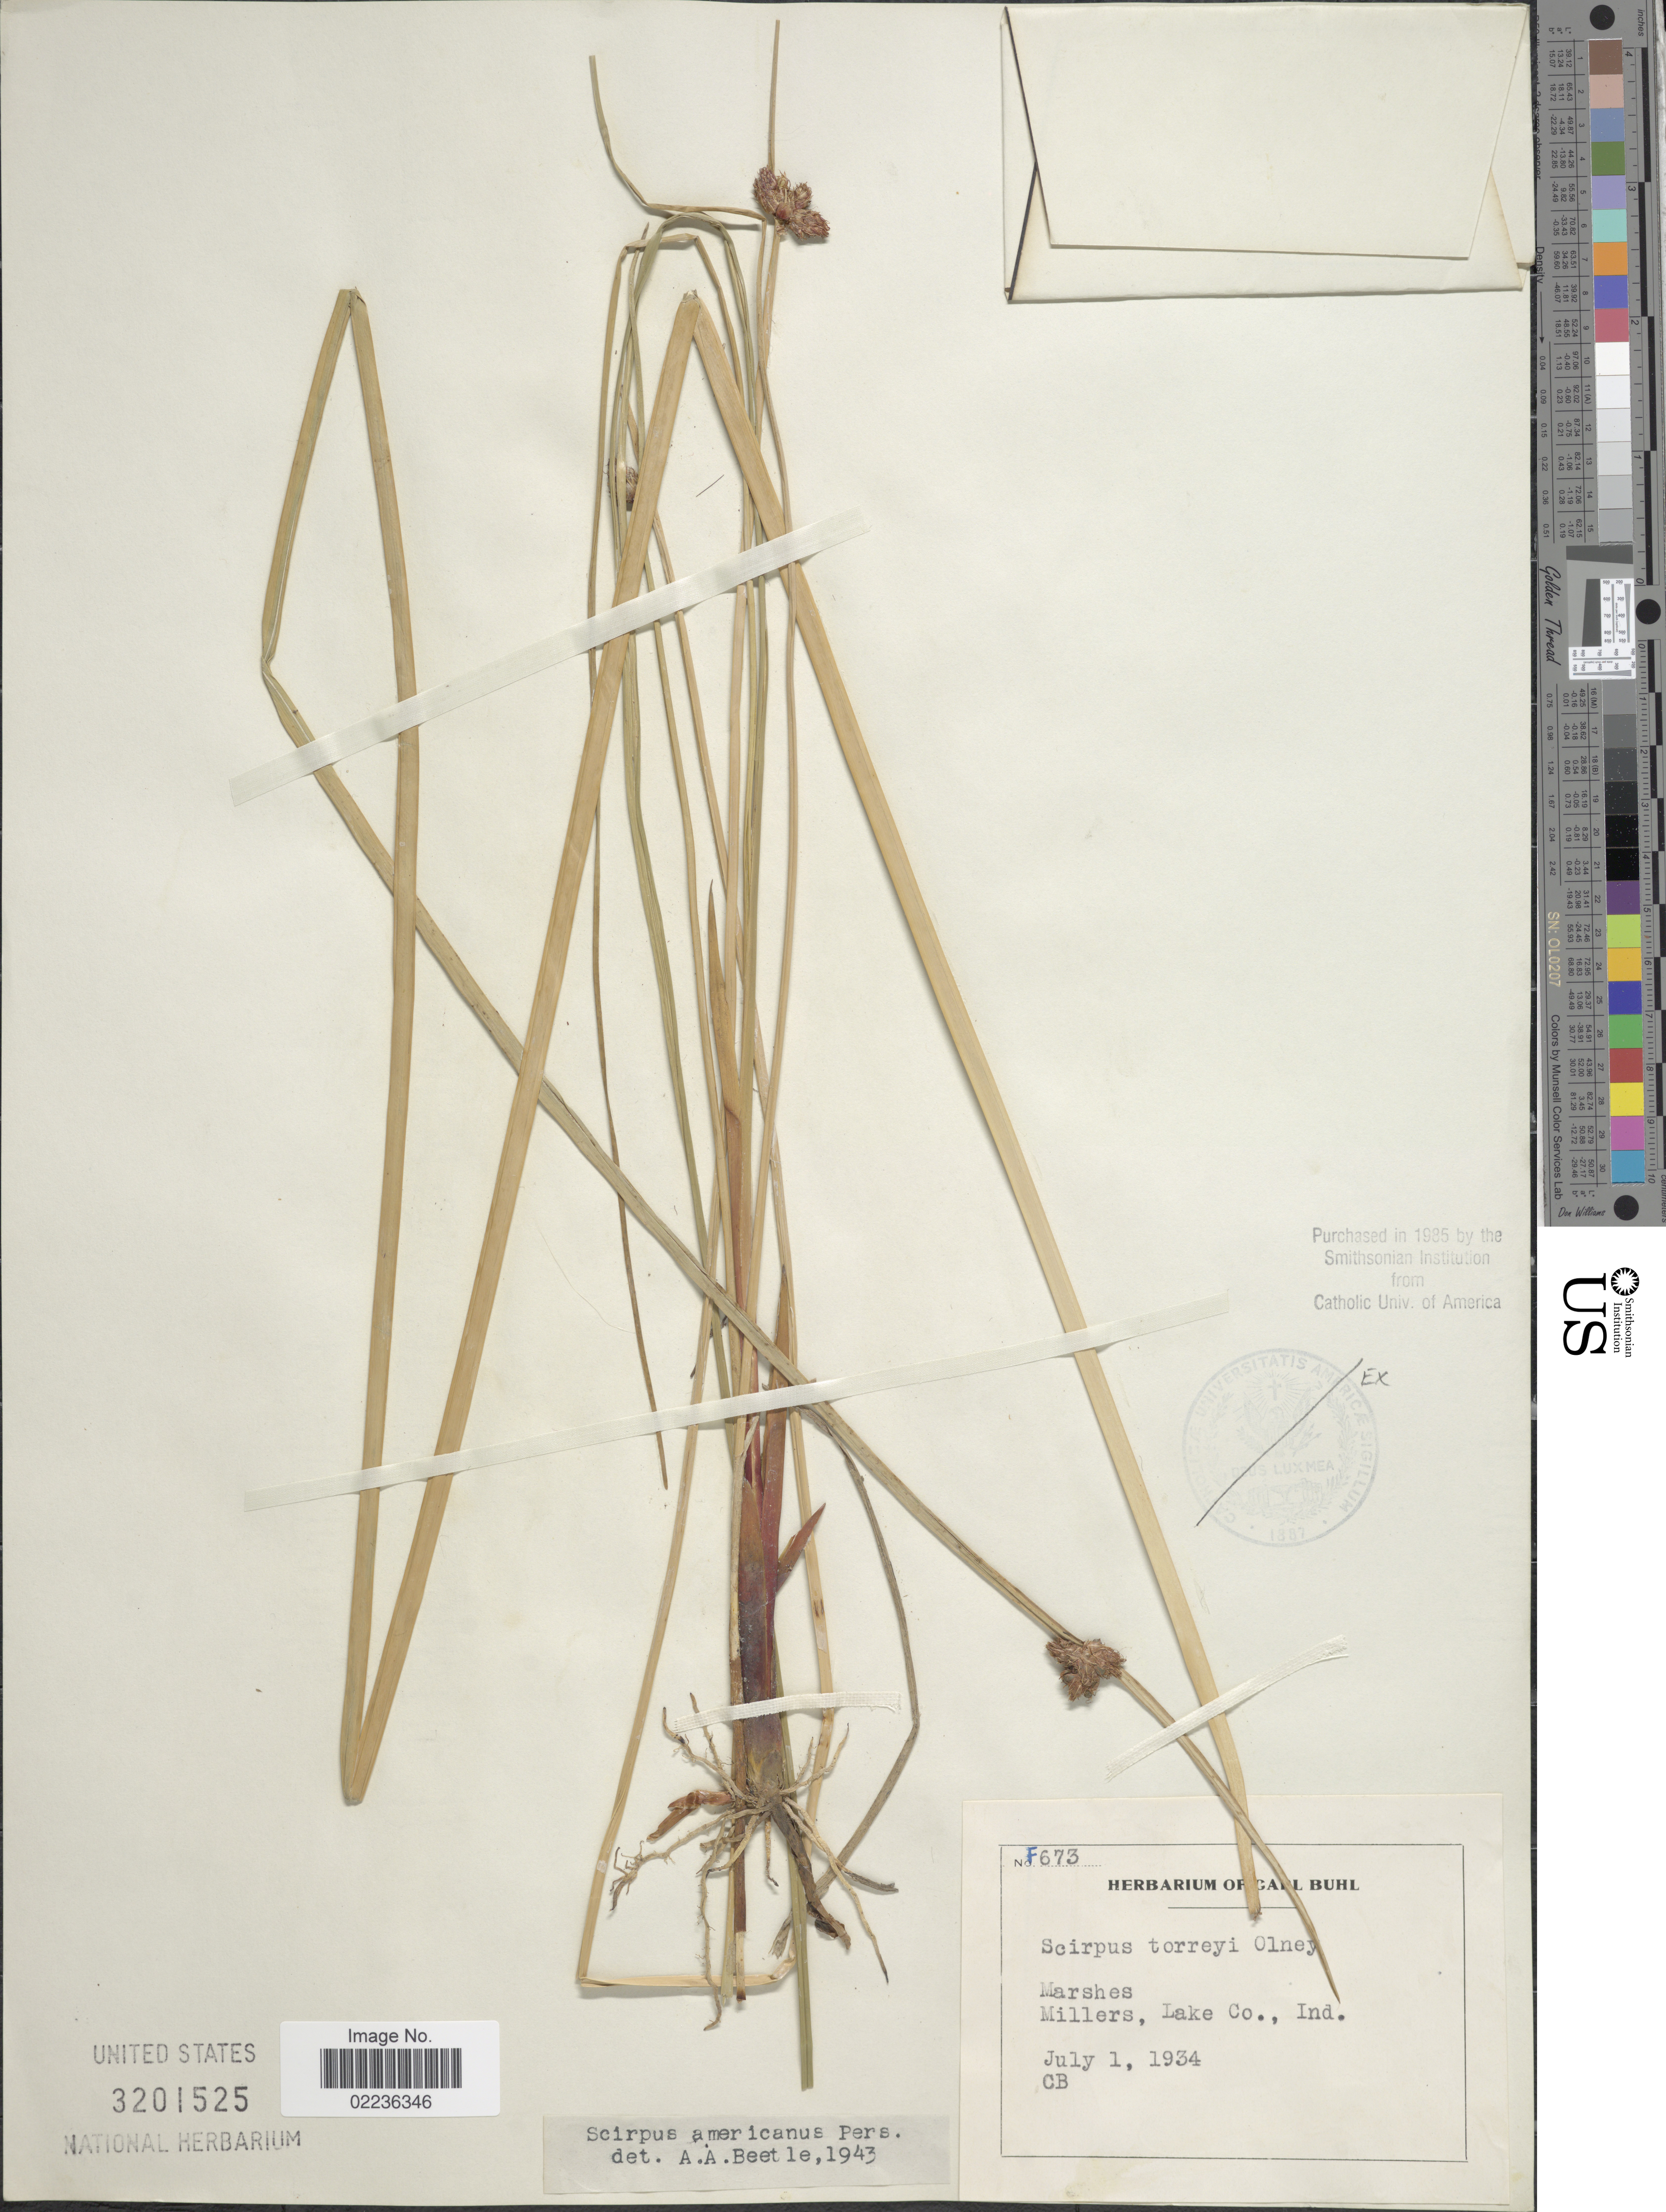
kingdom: Plantae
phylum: Tracheophyta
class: Liliopsida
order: Poales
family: Cyperaceae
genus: Schoenoplectus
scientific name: Schoenoplectus pungens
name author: (Vahl) Palla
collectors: C. Buhl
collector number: F673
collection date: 1934-07-01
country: United States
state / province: Indiana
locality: Millers, Lake Co., Ind.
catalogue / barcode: US 3201525